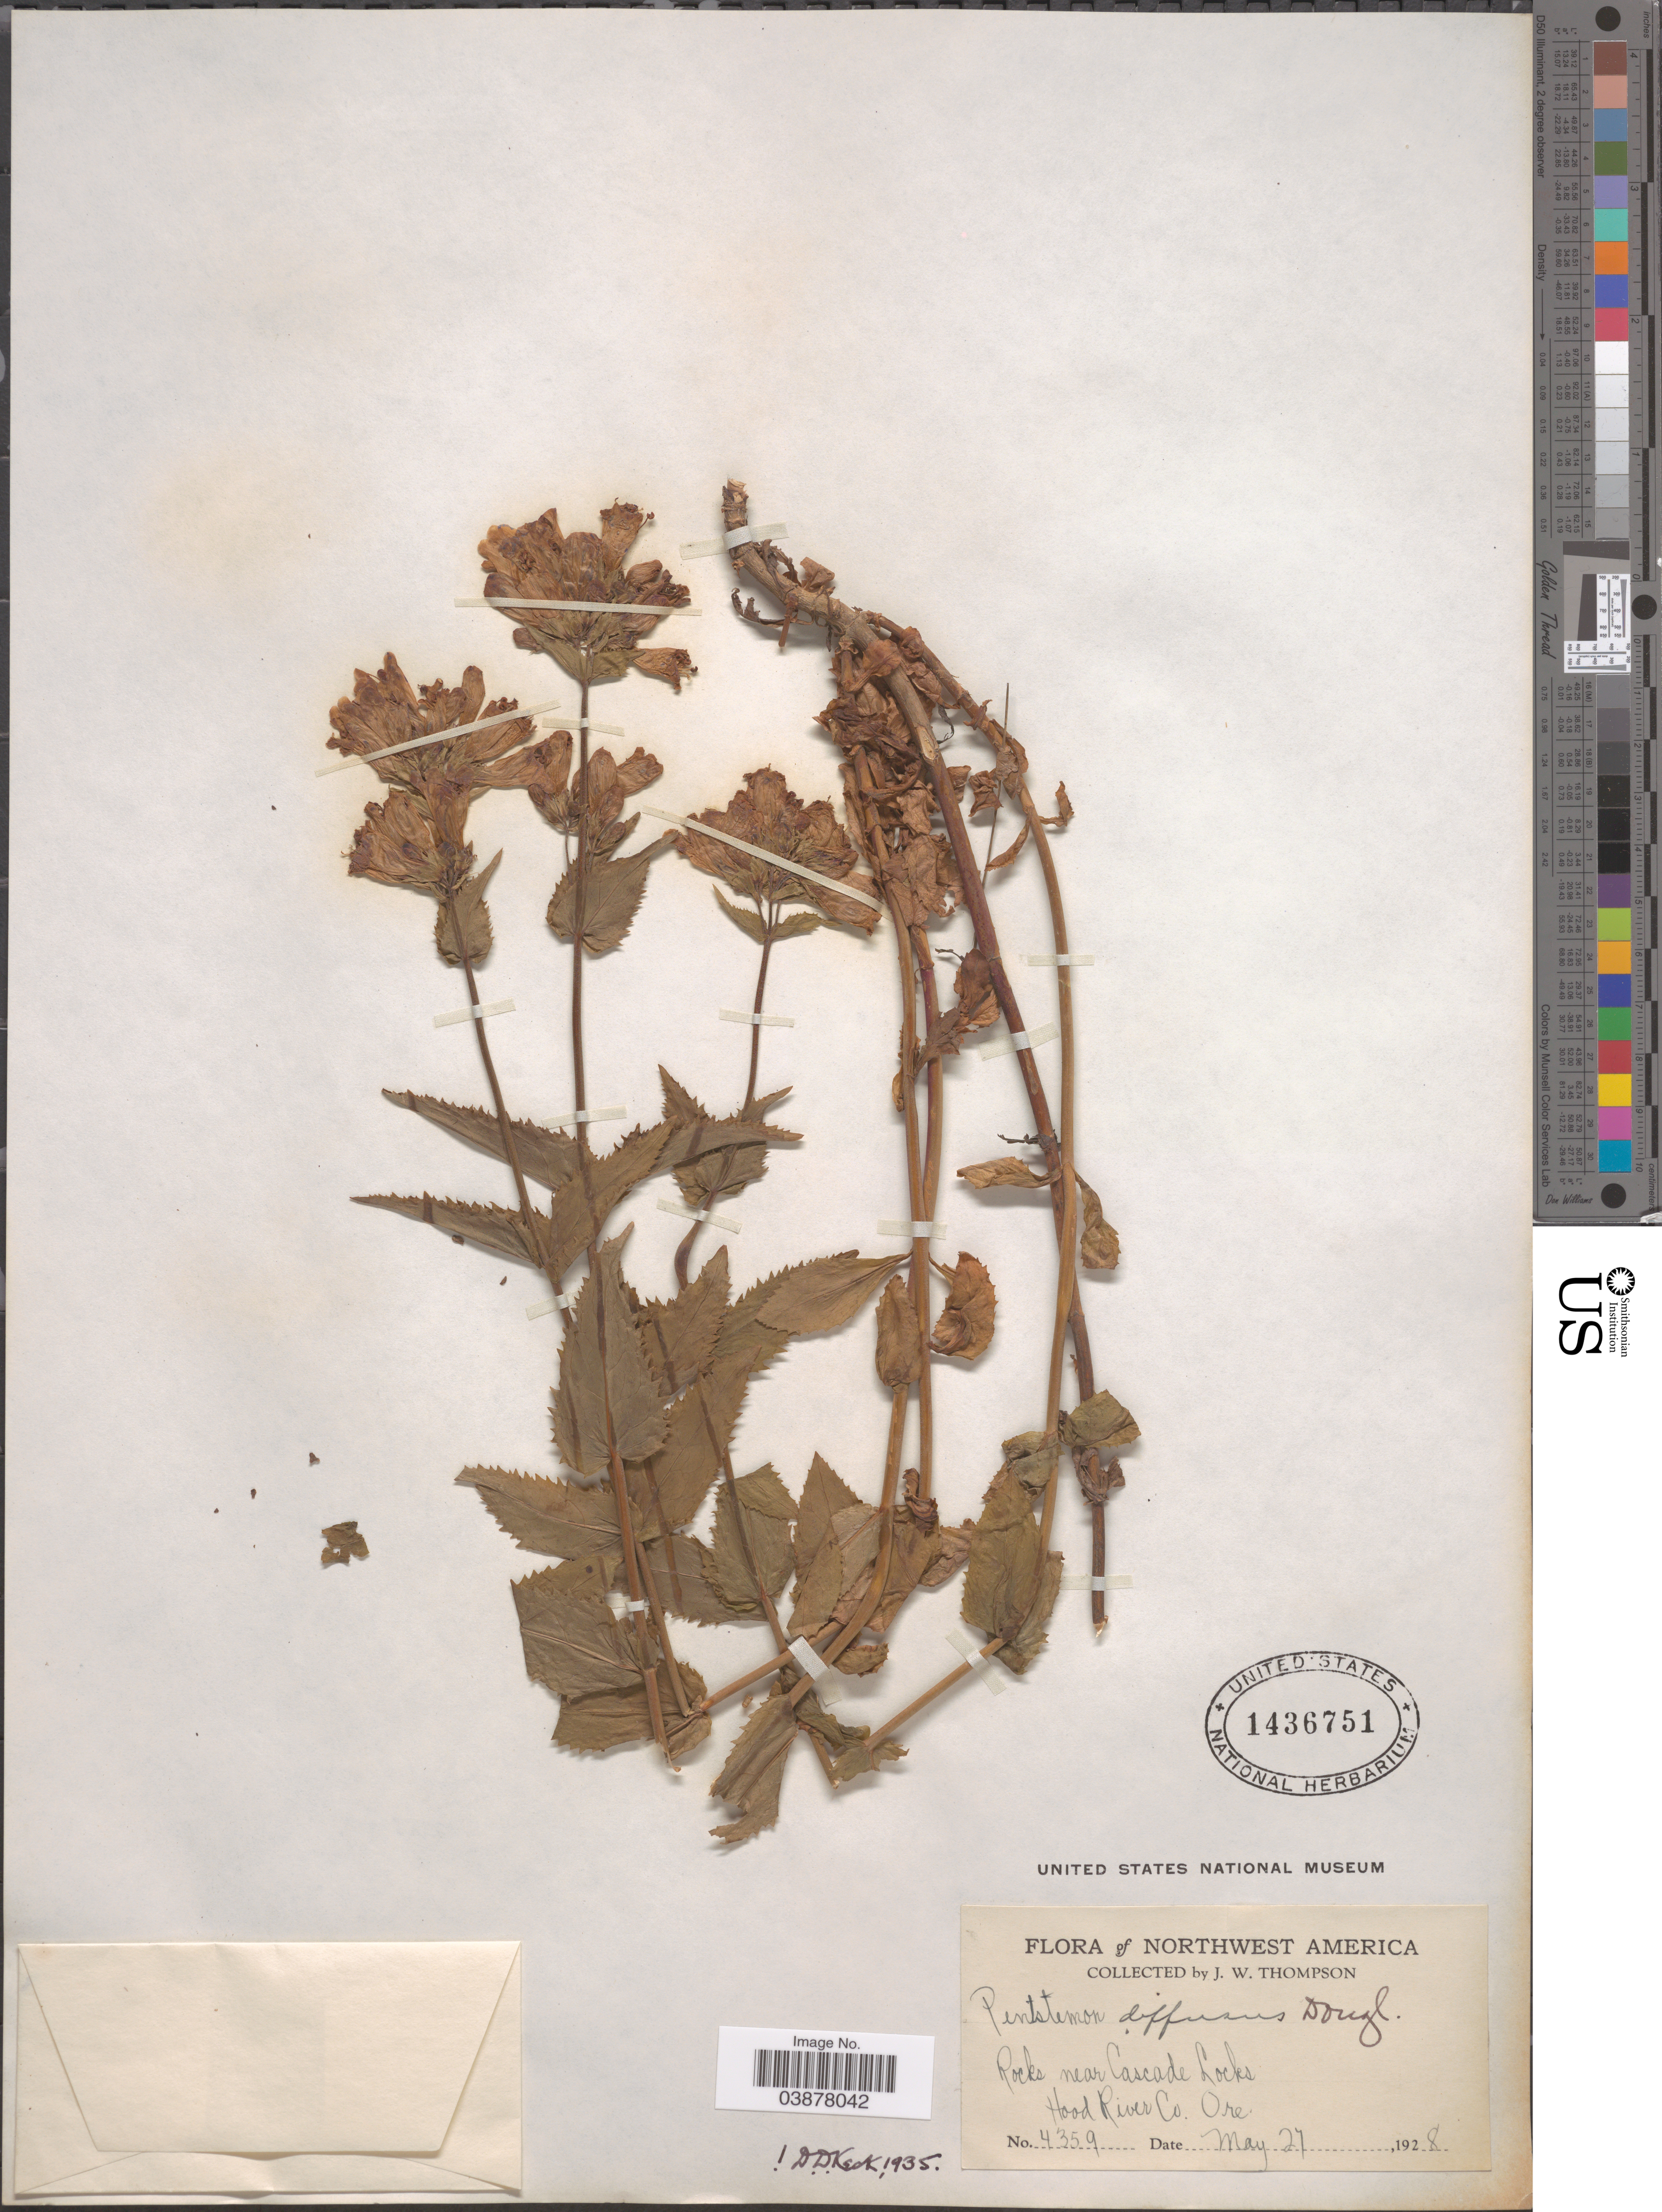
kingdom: Plantae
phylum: Tracheophyta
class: Magnoliopsida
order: Lamiales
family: Plantaginaceae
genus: Penstemon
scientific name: Penstemon serrulatus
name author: Menzies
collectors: J. Thompson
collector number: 4359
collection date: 1928-05-27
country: United States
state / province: Oregon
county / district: Hood River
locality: Northwest America. Rocks near Cascade Locks. Hood River Co.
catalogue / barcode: US 1436751